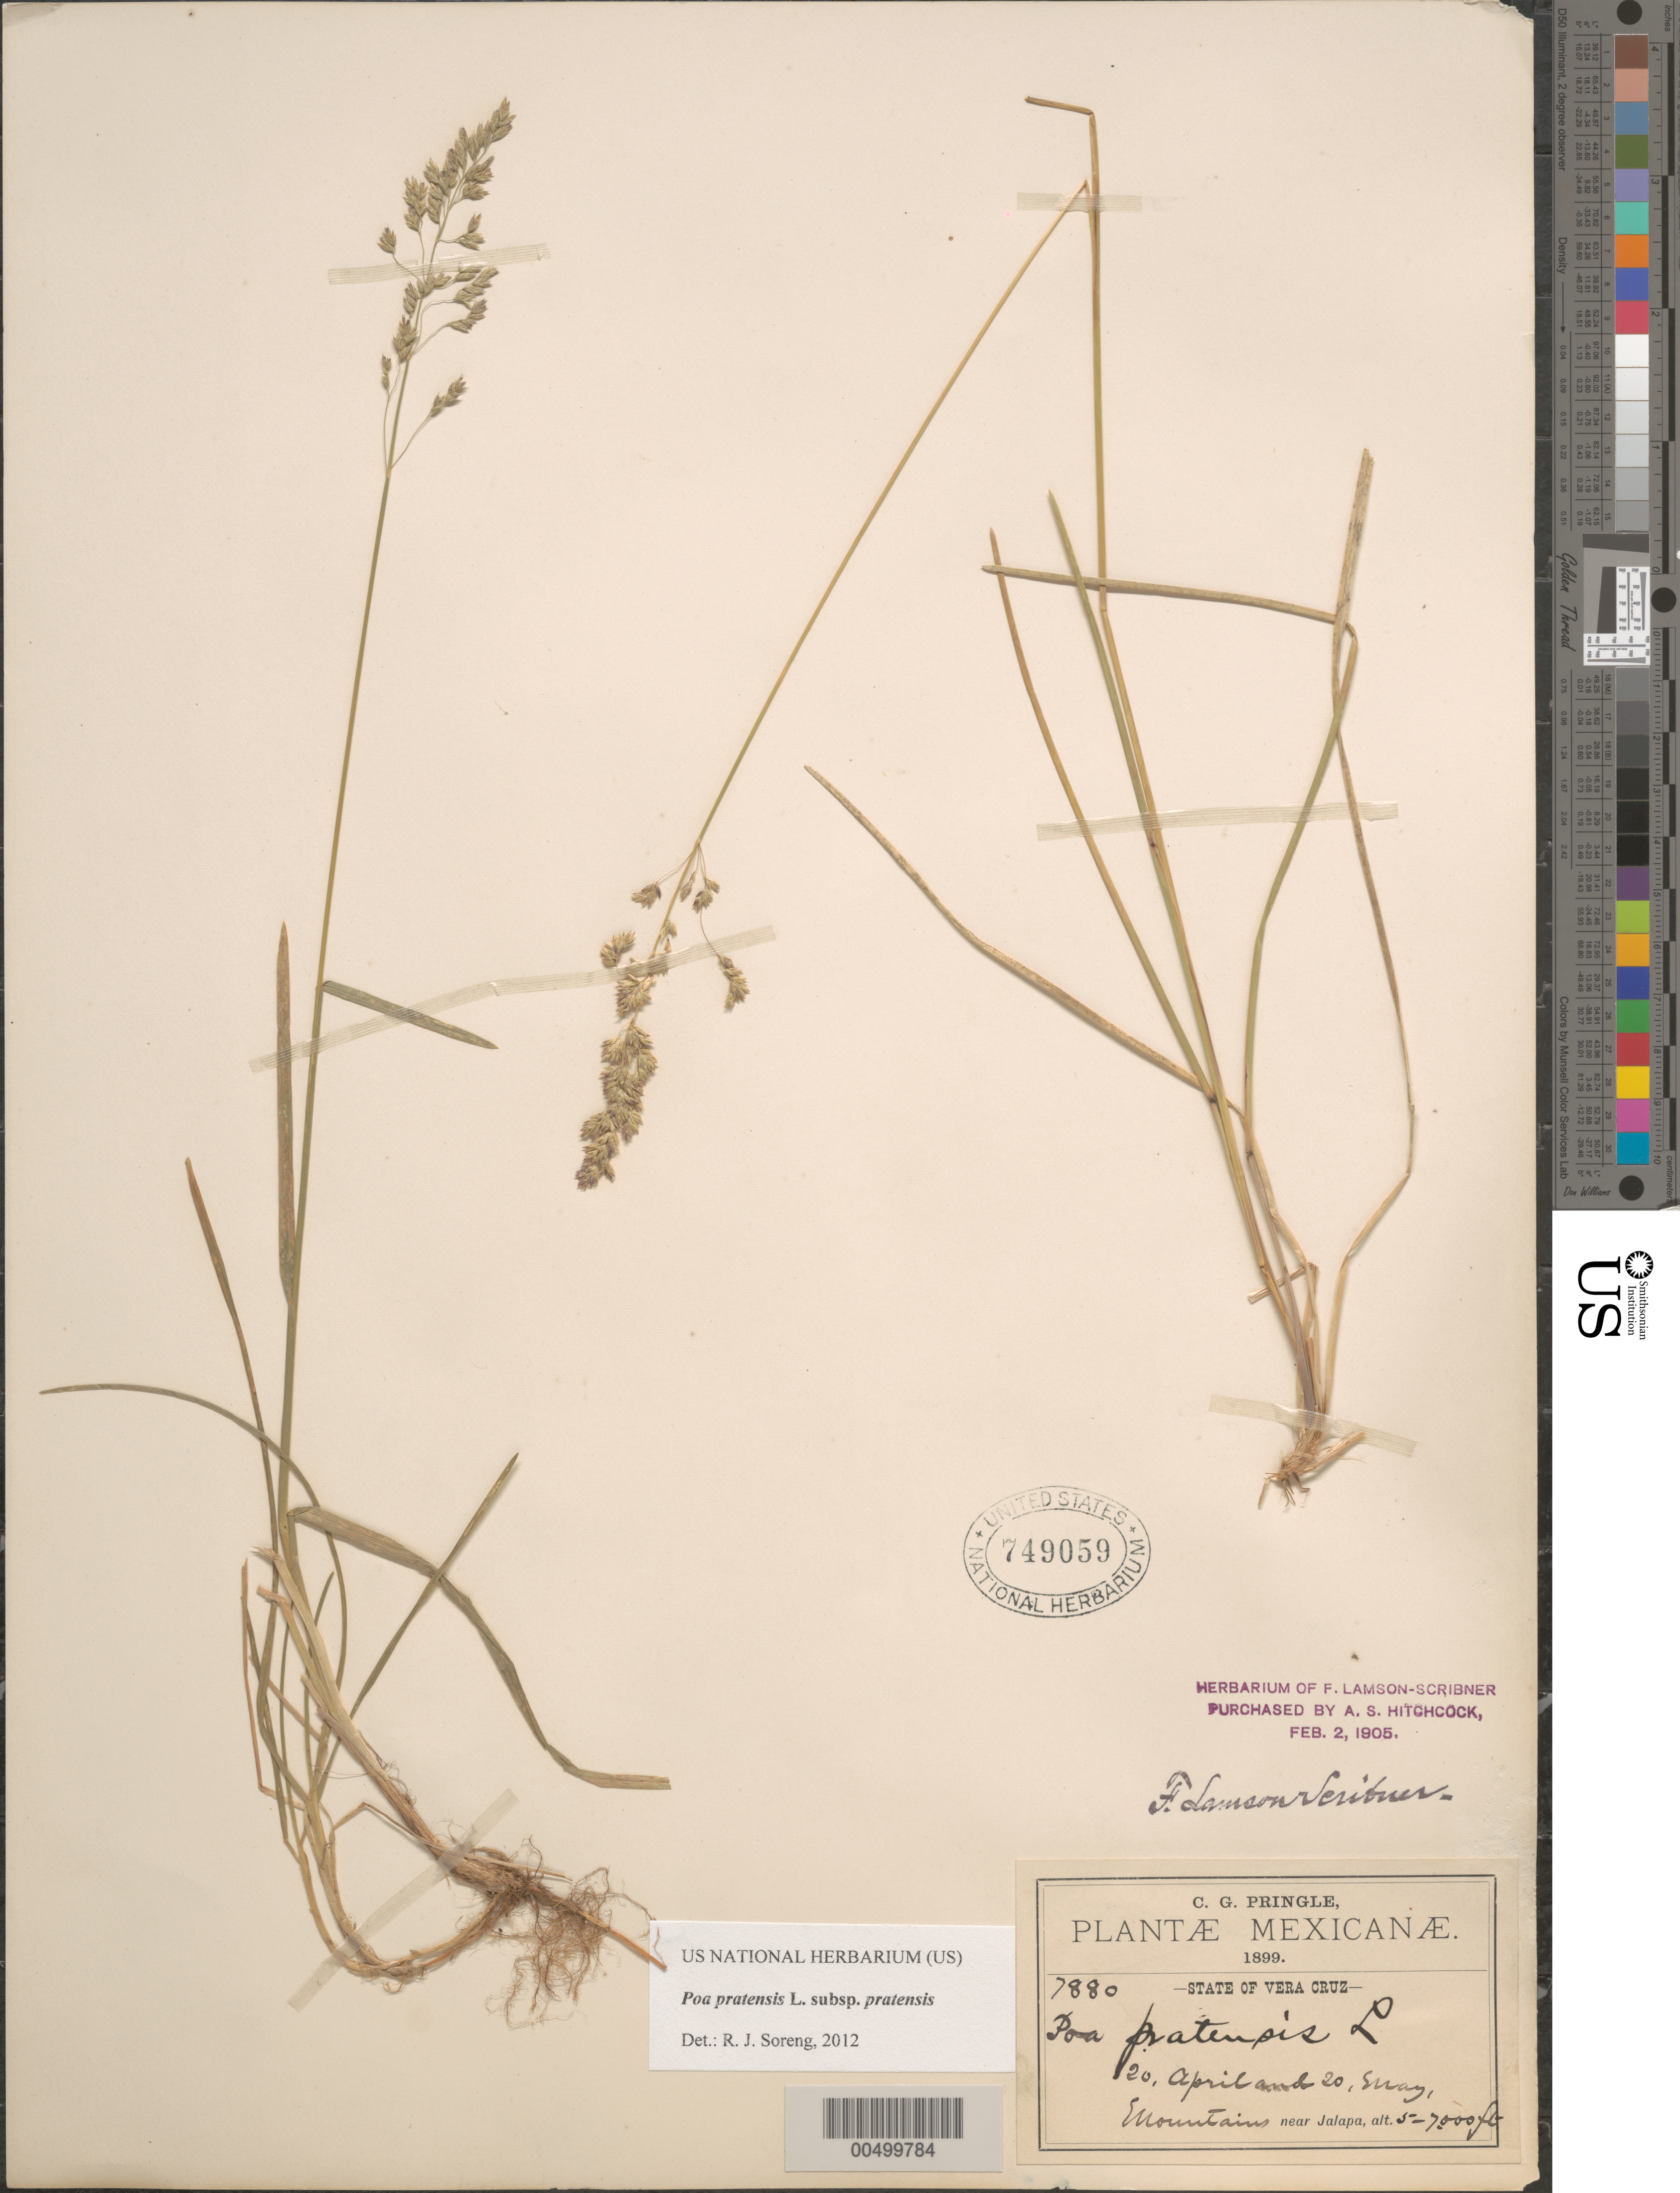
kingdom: Plantae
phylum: Tracheophyta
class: Liliopsida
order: Poales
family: Poaceae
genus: Poa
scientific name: Poa pratensis subsp. pratensis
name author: L.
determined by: Soreng, Robert J., Research Associate (BOT), Smithsonian Institution - National Museum of Natural History (UNITED STATES)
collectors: C. G. Pringle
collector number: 7880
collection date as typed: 20 Apr 1899 and 20 May 1899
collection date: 1899-04-20,1899-05-20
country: Mexico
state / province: Veracruz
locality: Mts near Jalapa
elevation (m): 1524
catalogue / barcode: US 749059